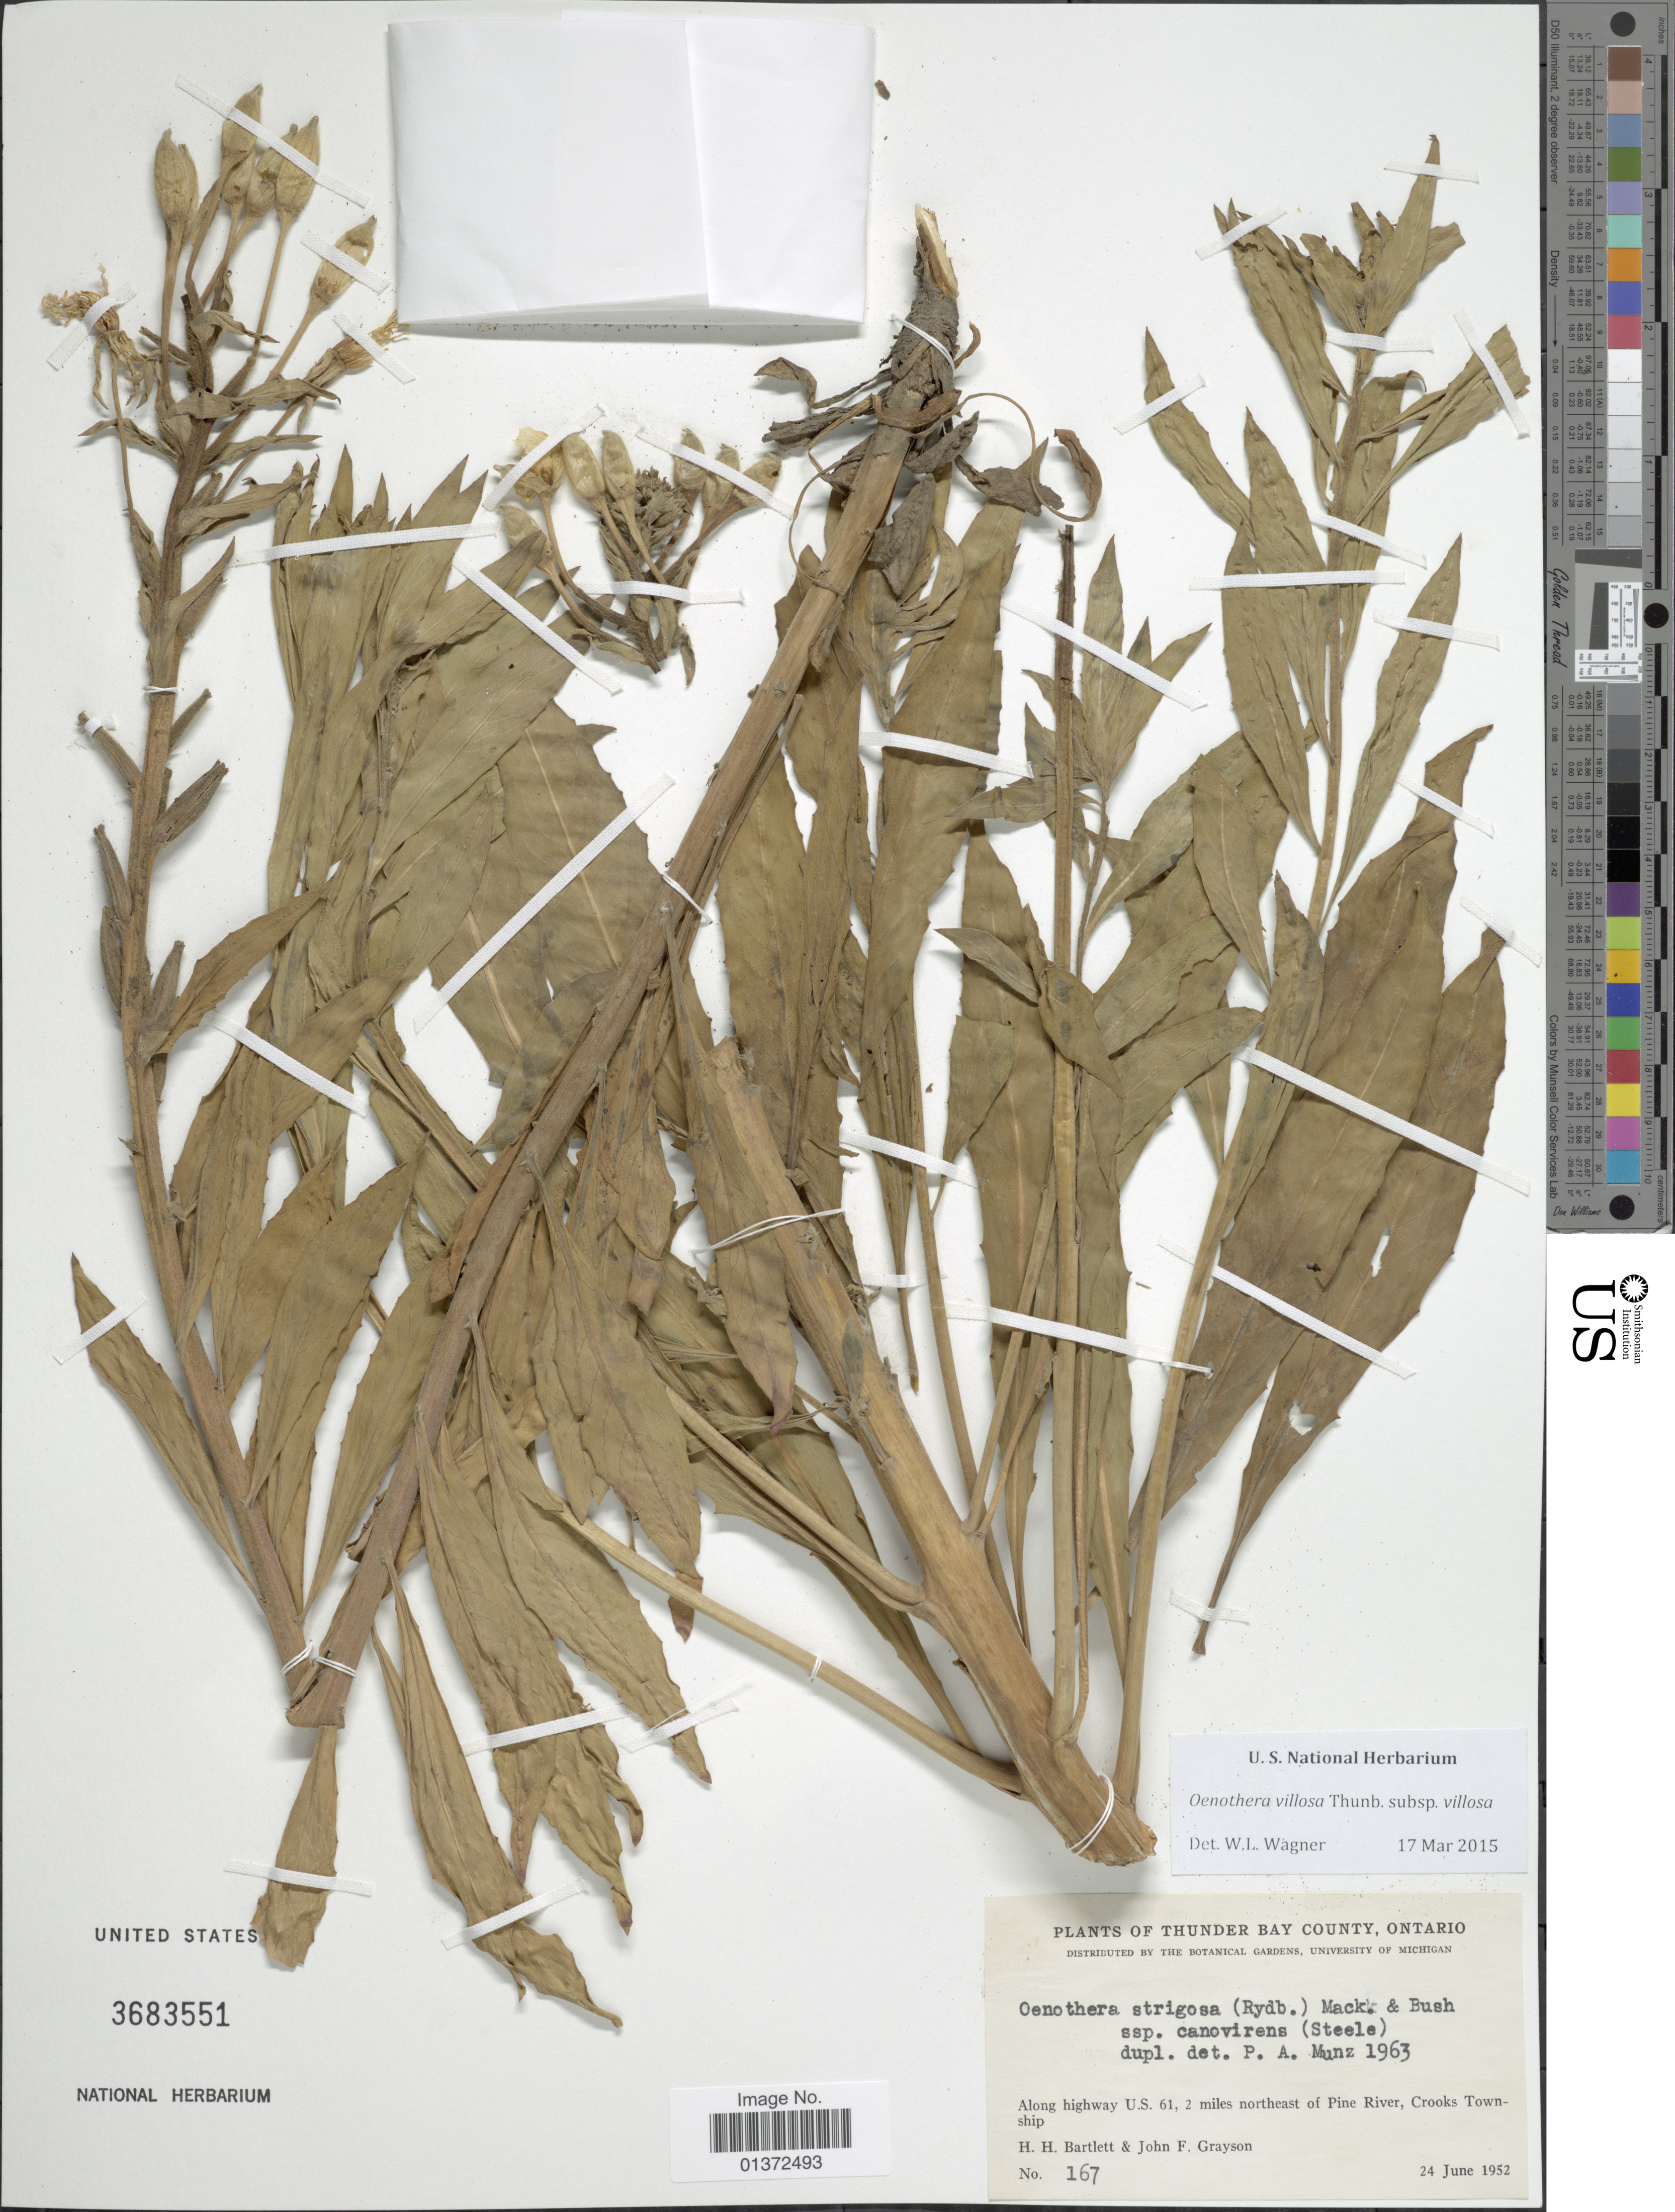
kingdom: Plantae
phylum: Tracheophyta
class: Magnoliopsida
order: Myrtales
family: Onagraceae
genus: Oenothera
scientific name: Oenothera villosa subsp. villosa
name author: Thunb.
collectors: H. H. Bartlett & J. Grayson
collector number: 167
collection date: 1952-06-24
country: Canada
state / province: Ontario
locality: Thunder Bay County, along highway U.S. 61, 2 miles northweast of Pine River, Crooks Township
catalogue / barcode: US 3683551